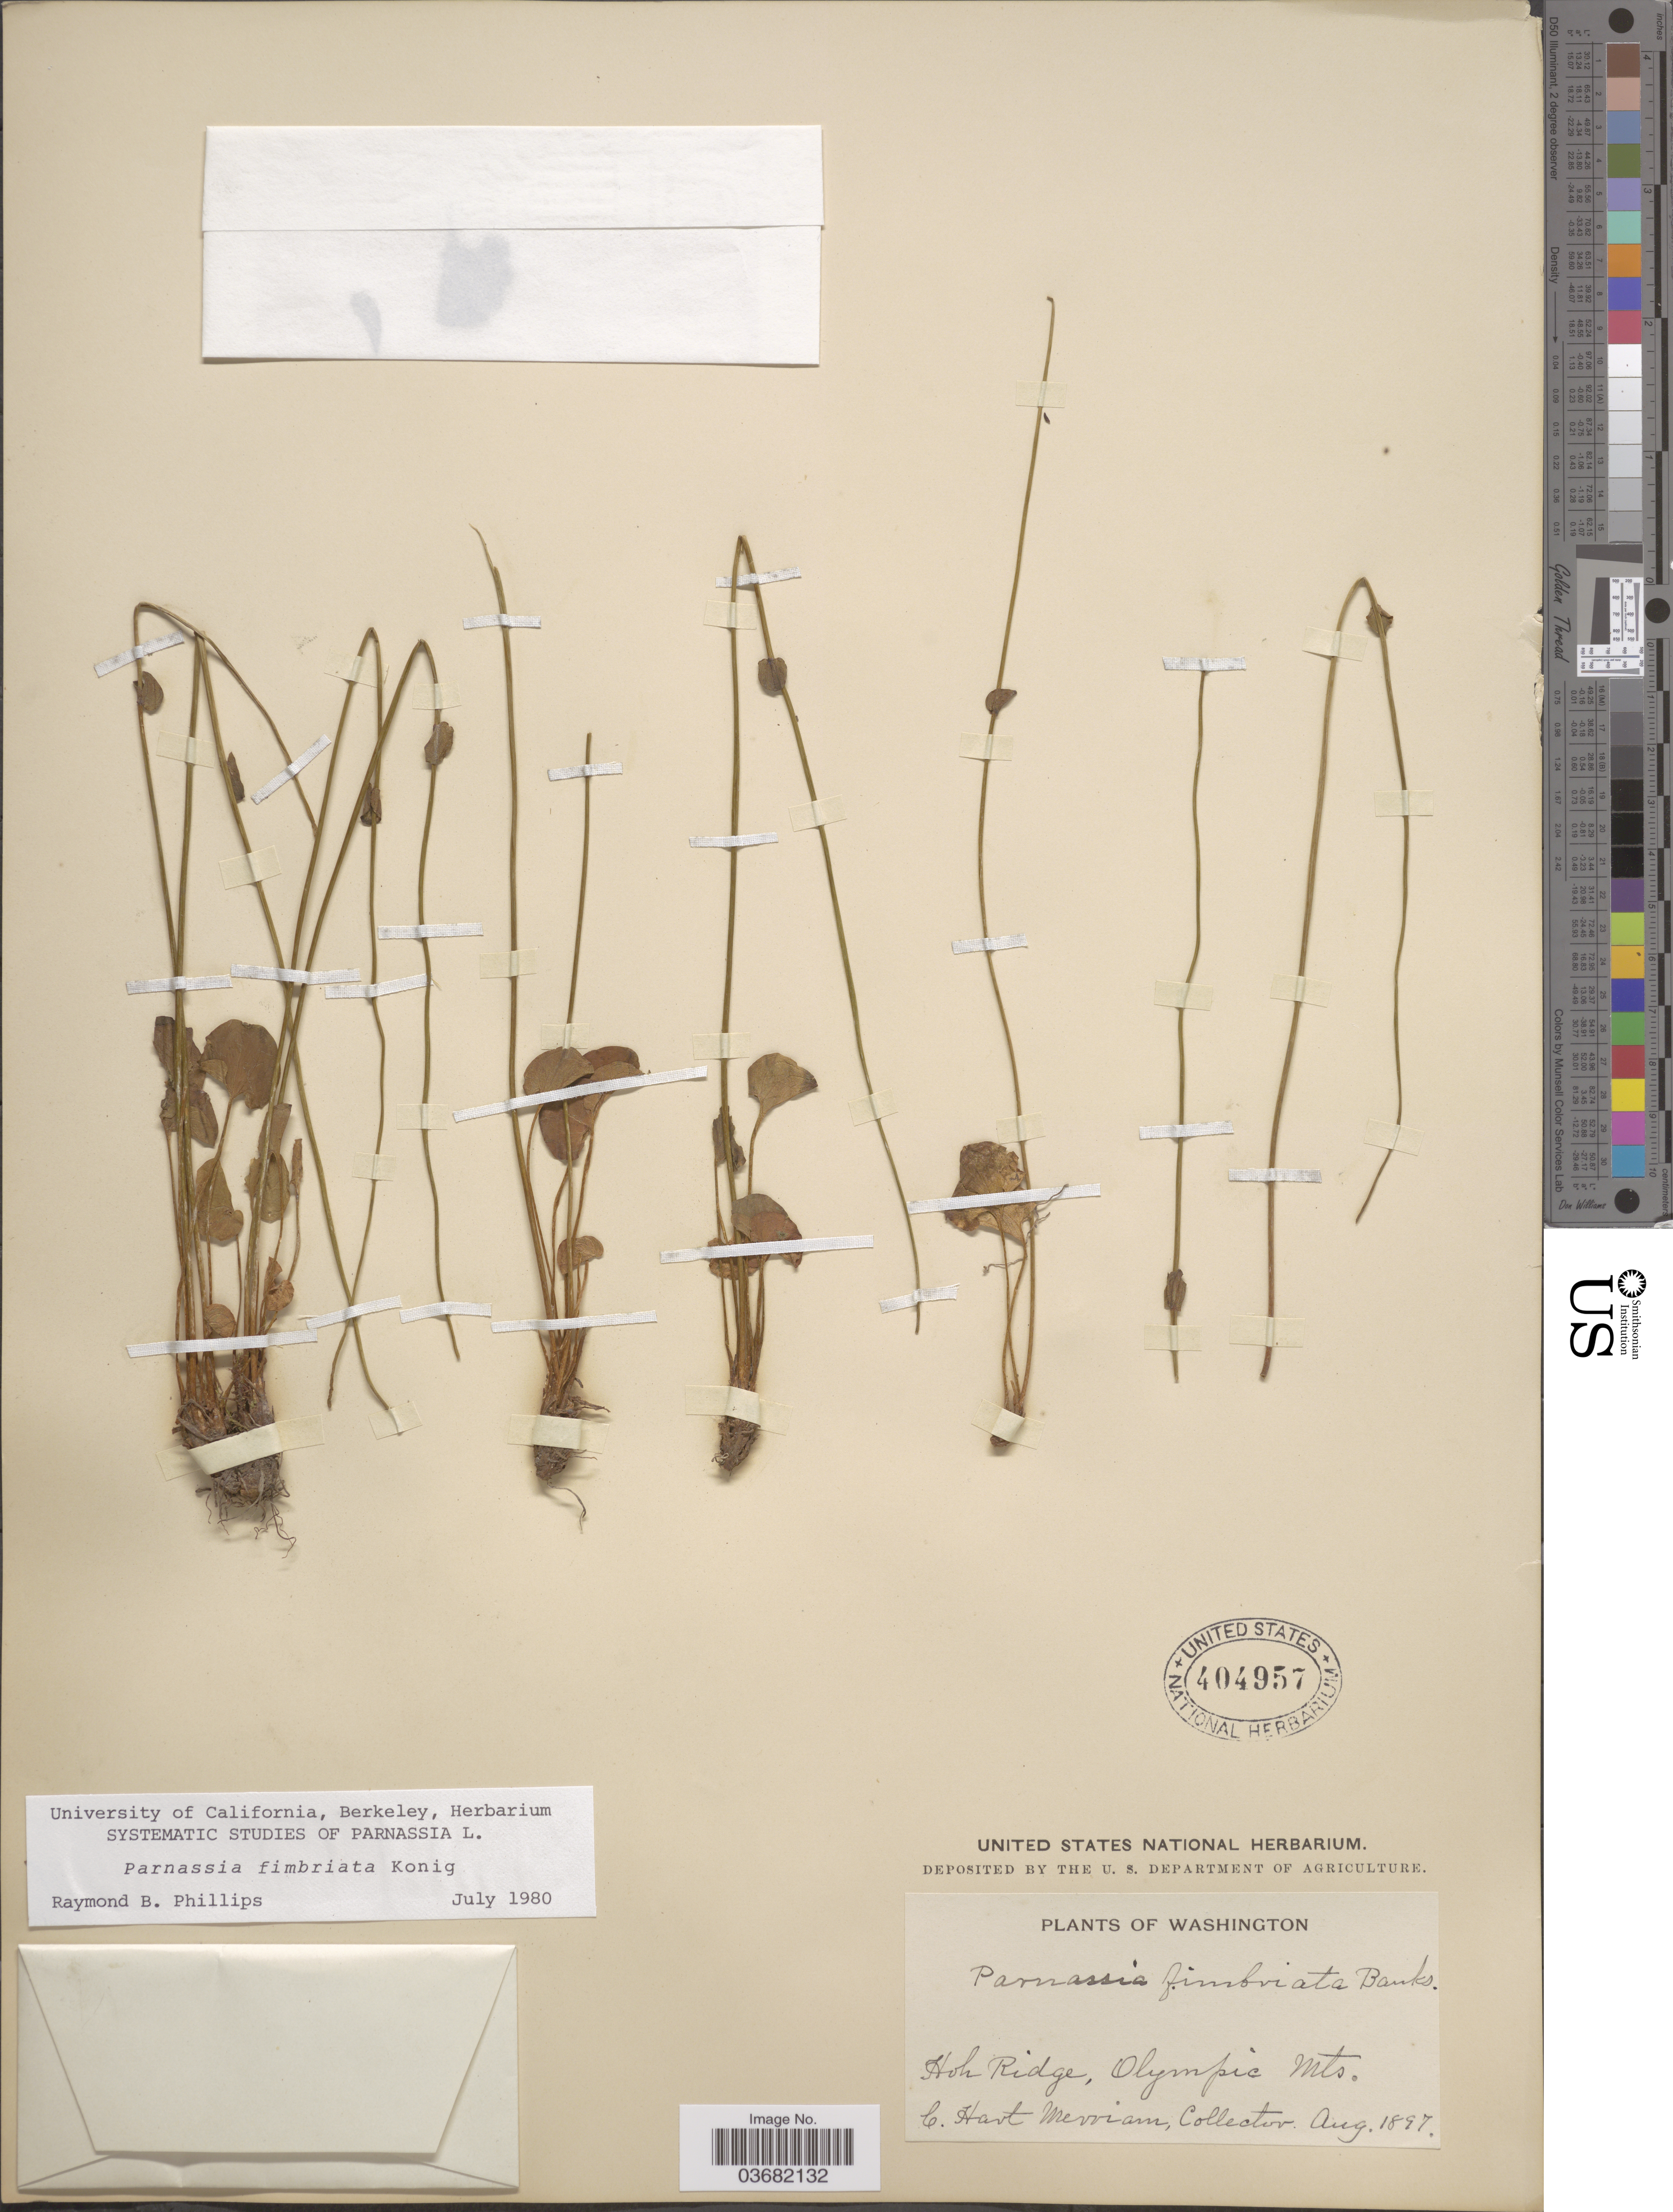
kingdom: Plantae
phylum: Tracheophyta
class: Magnoliopsida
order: Celastrales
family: Parnassiaceae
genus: Parnassia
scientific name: Parnassia fimbriata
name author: K.D. Koenig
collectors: C. Merriam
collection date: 1897-08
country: United States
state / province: Washington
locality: Hoh Ridge, Olympic Mts.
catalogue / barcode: US 404957